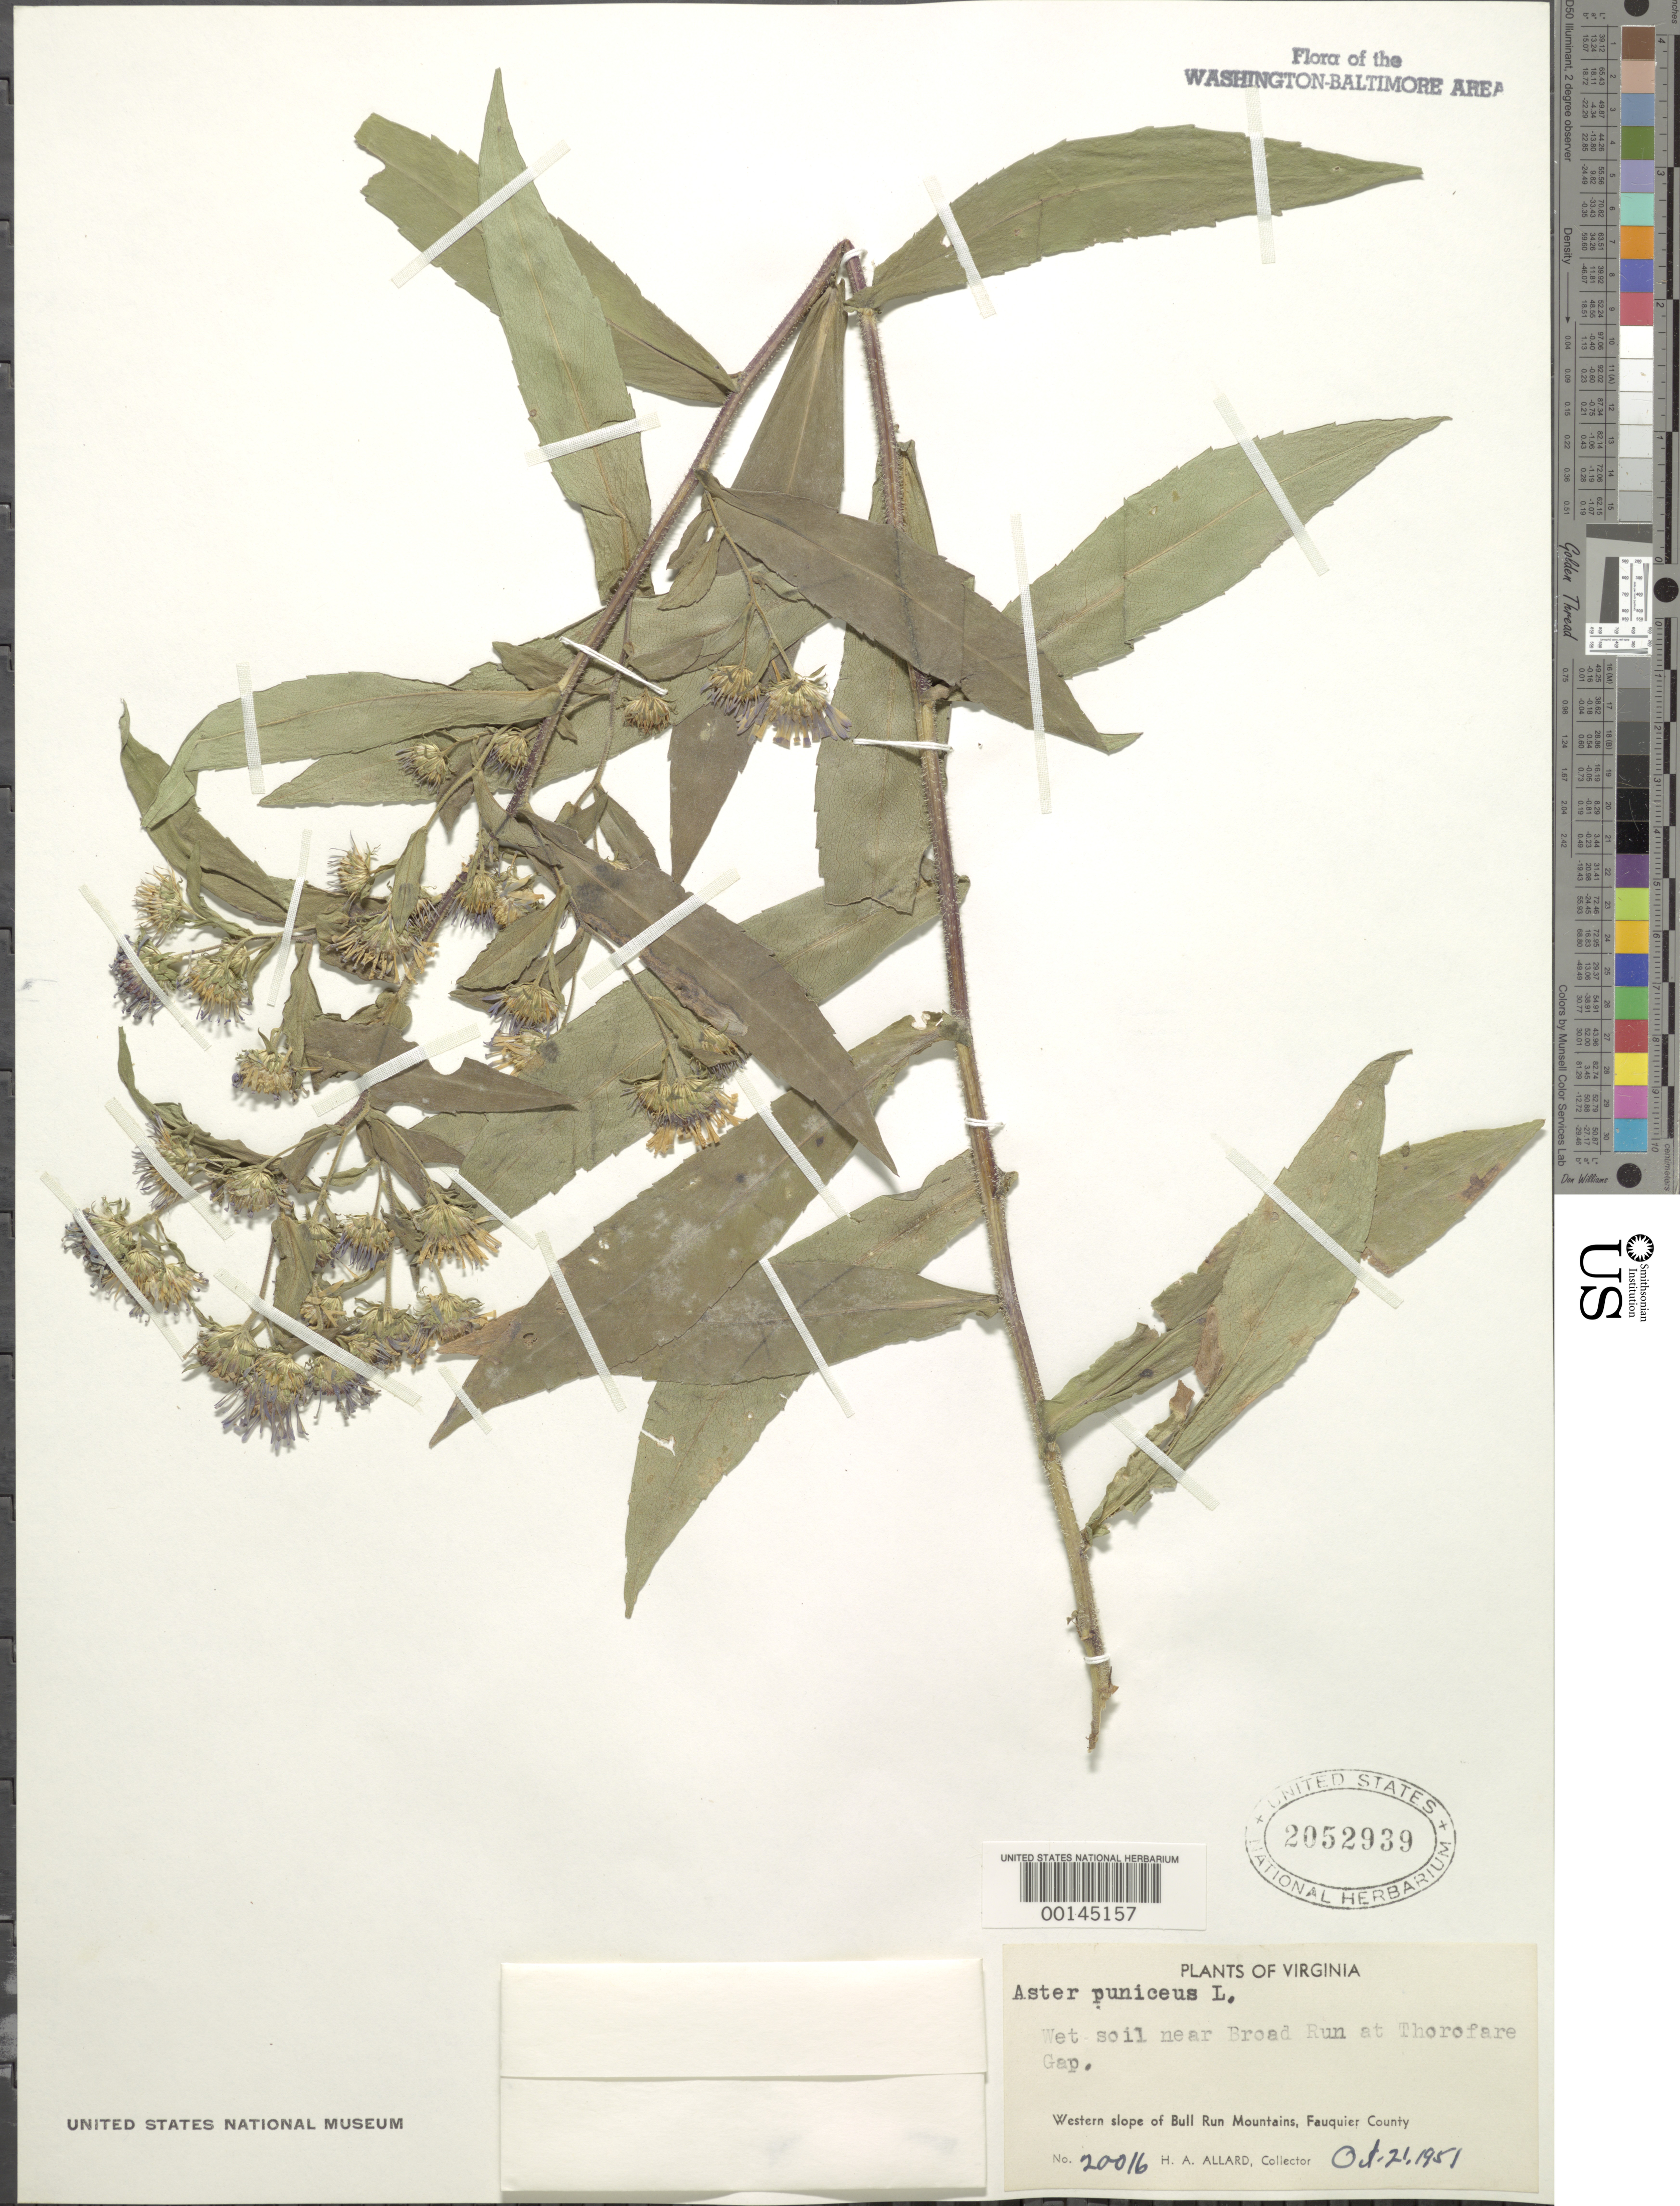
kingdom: Plantae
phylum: Tracheophyta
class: Magnoliopsida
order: Asterales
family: Asteraceae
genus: Symphyotrichum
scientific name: Symphyotrichum puniceum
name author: (L.) Á. Löve & D. Löve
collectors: H. A. Allard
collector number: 20016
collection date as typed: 21 Oct 1951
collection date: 1951-10-21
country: United States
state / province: Virginia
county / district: Fauquier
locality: Thorofare Gap near Broad Run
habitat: Wet soil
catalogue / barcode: US 2052939